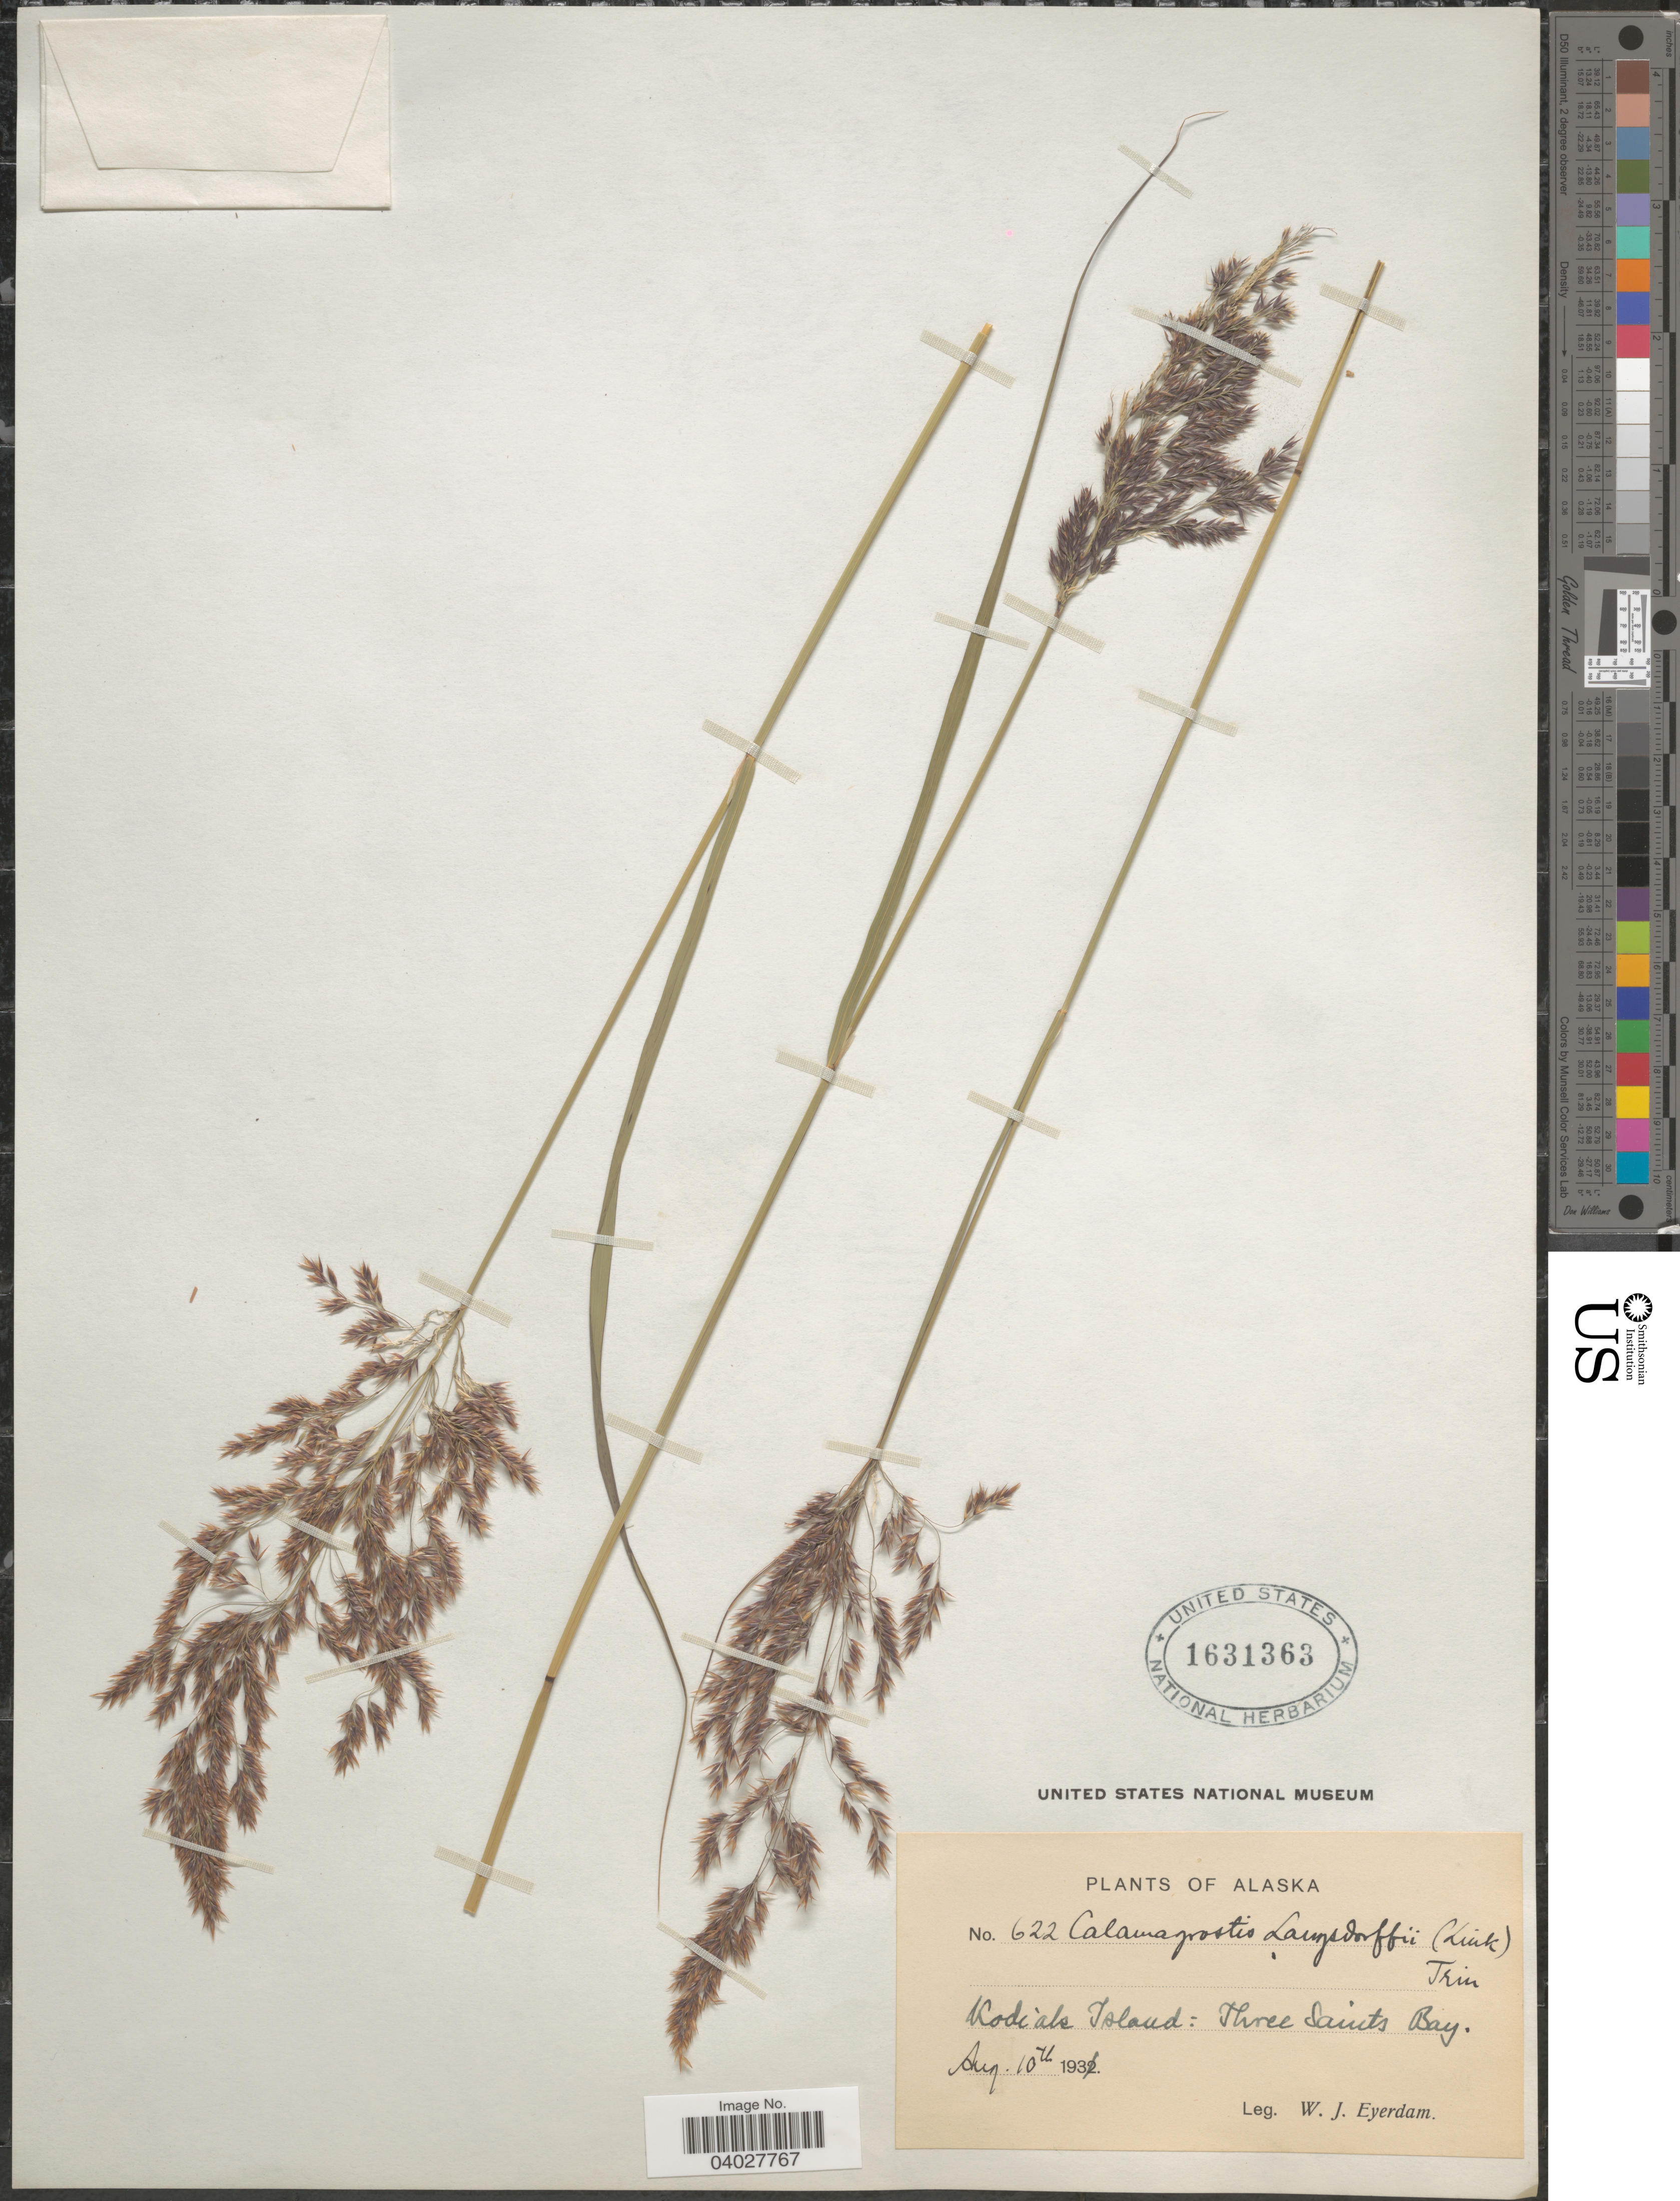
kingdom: Plantae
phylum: Tracheophyta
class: Liliopsida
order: Poales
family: Poaceae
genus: Calamagrostis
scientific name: Calamagrostis canadensis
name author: (Michx.) P. Beauv.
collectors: W. J. Eyerdam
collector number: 622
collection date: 1931-08-10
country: United States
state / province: Alaska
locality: Kodiak Island: Three Saints Bay.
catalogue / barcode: US 1631363